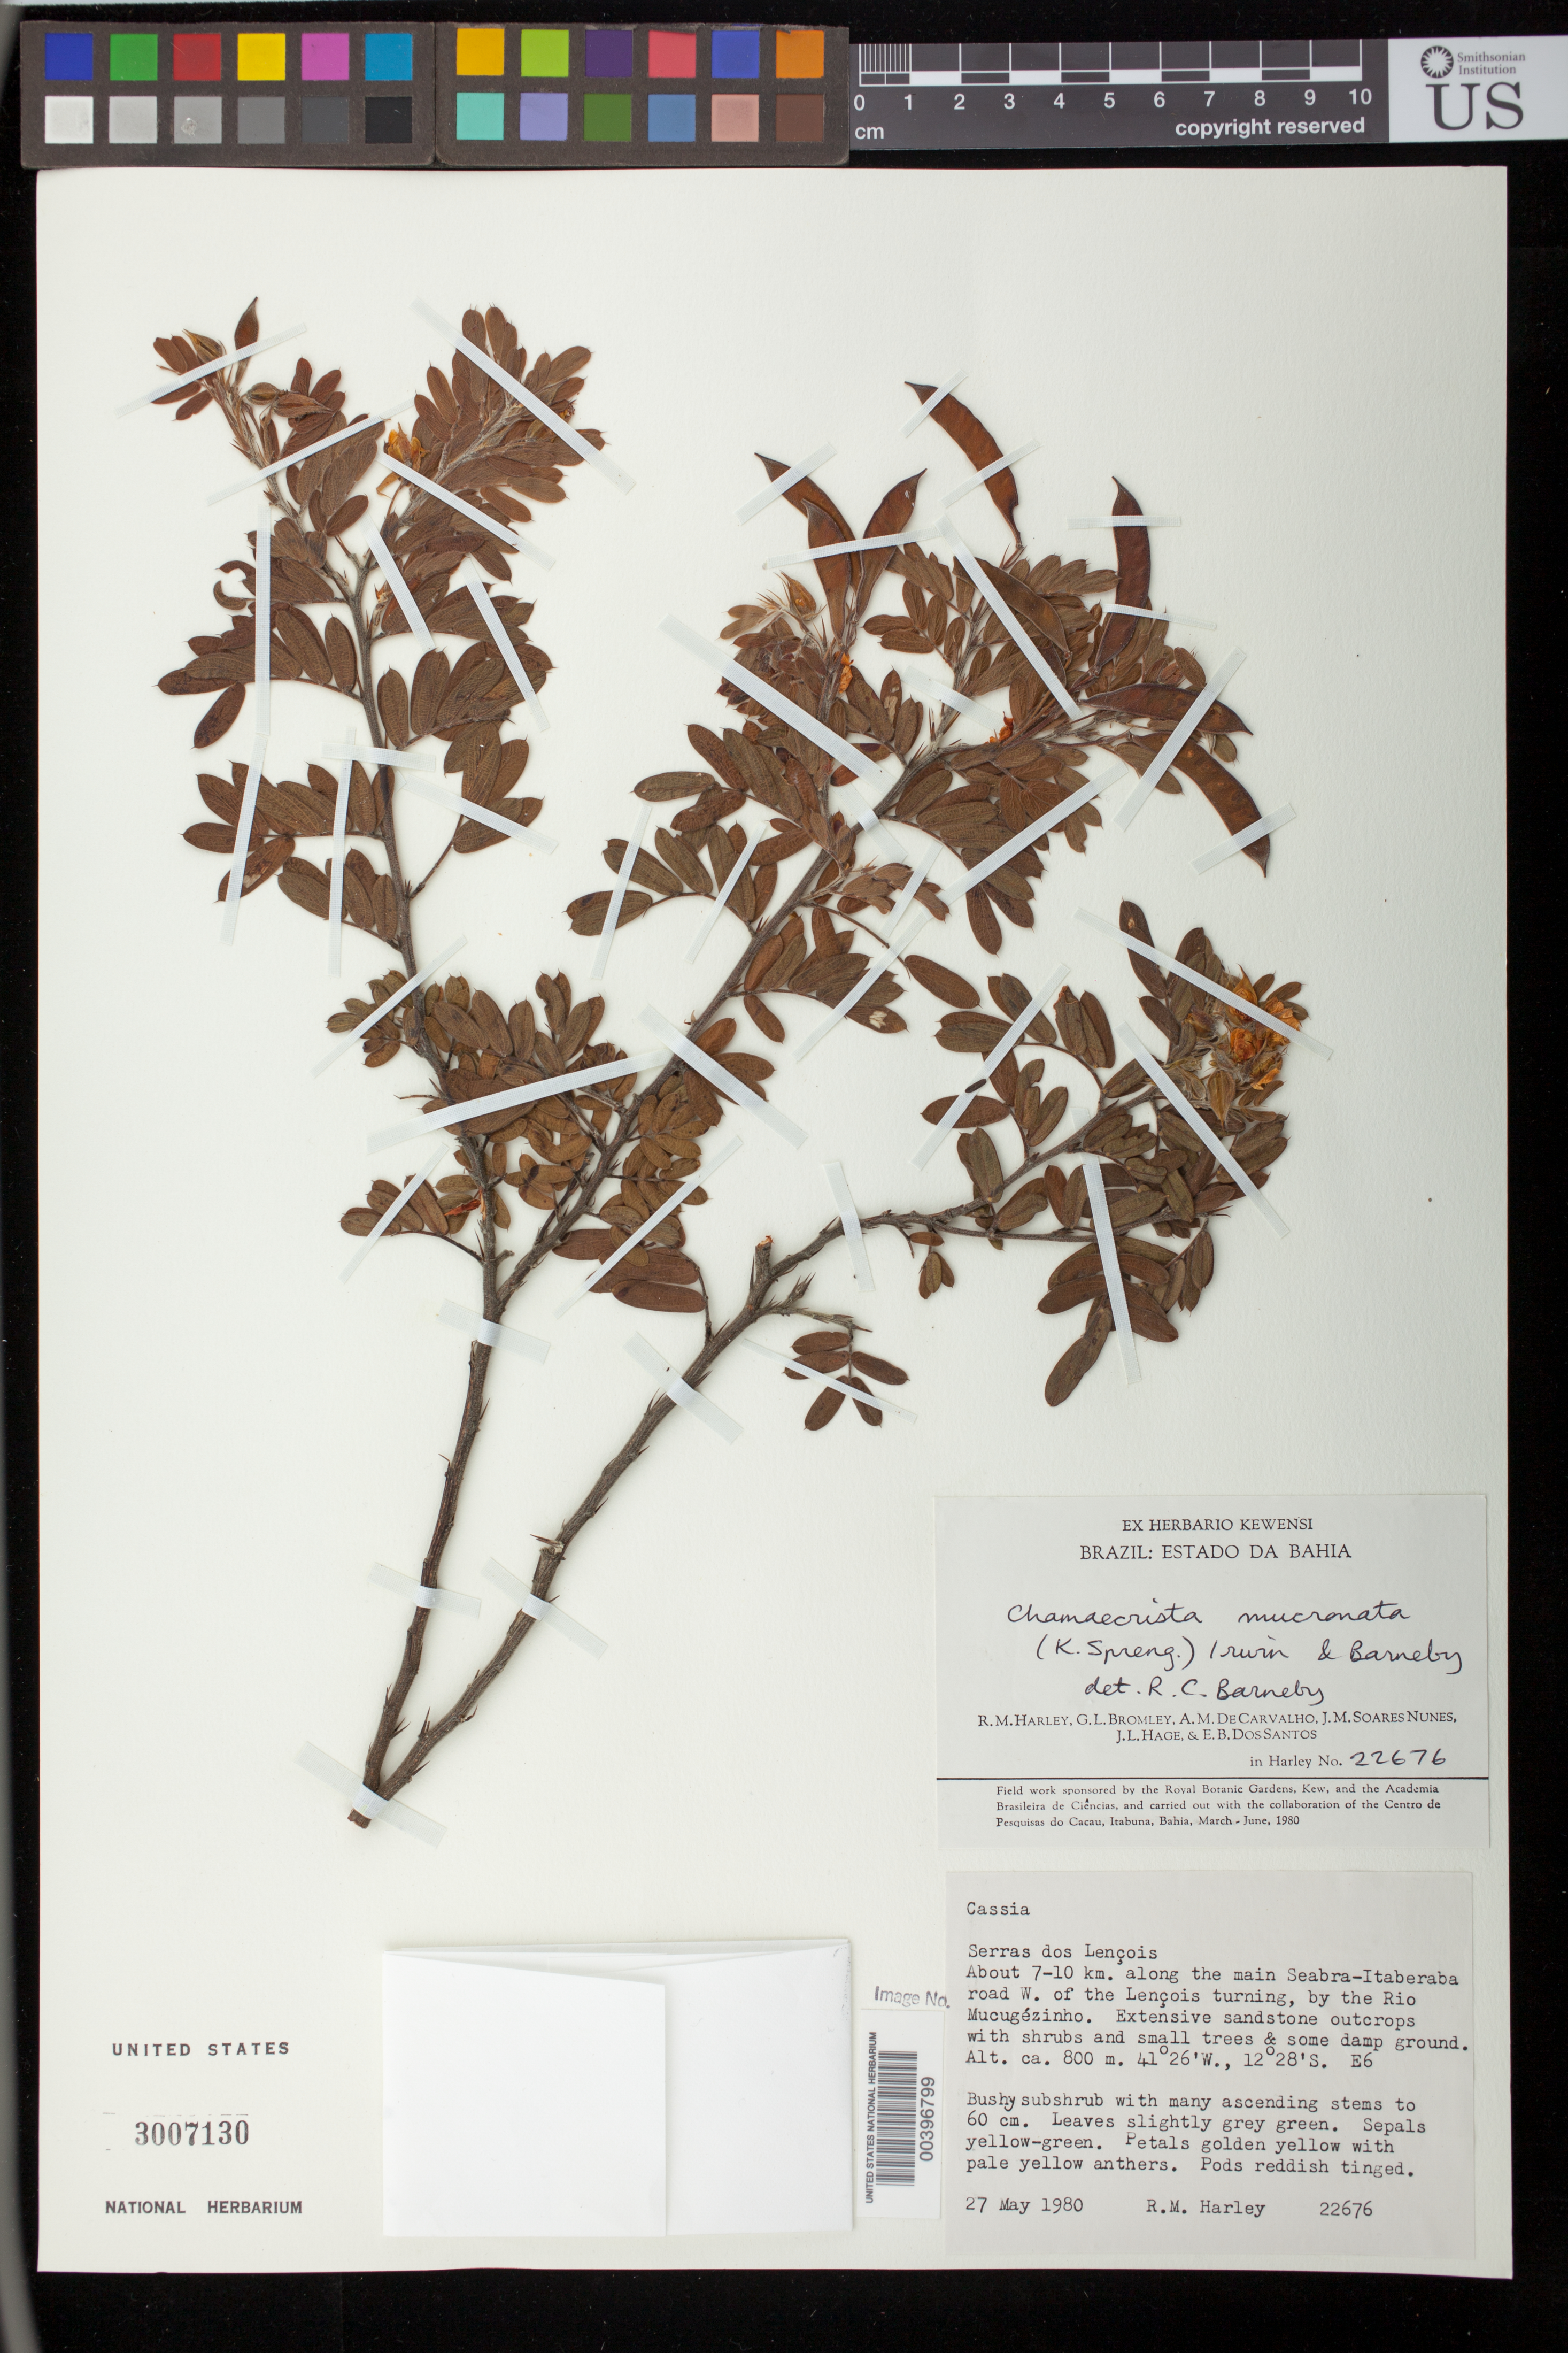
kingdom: Plantae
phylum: Tracheophyta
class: Magnoliopsida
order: Fabales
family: Fabaceae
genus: Chamaecrista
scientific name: Chamaecrista mucronata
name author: (Spreng.) H.S. Irwin & Barneby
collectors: R. M. Harley, G. L. Bromley, A. M. Carvalho, J. Nunes, J. L. Hage & E. B. Santos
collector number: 22676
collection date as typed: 27 May 1980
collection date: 1980-05-27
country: Brazil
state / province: Bahia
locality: Serra dos Lencois, About 7-10 km. along the main Seabra-Itaberaba road W. of the Lencois turning, by the Rio Mucugezinho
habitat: Extensive sandstone outcrops with shrubs and small trees & some damp ground.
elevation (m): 800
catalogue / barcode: US 3007130